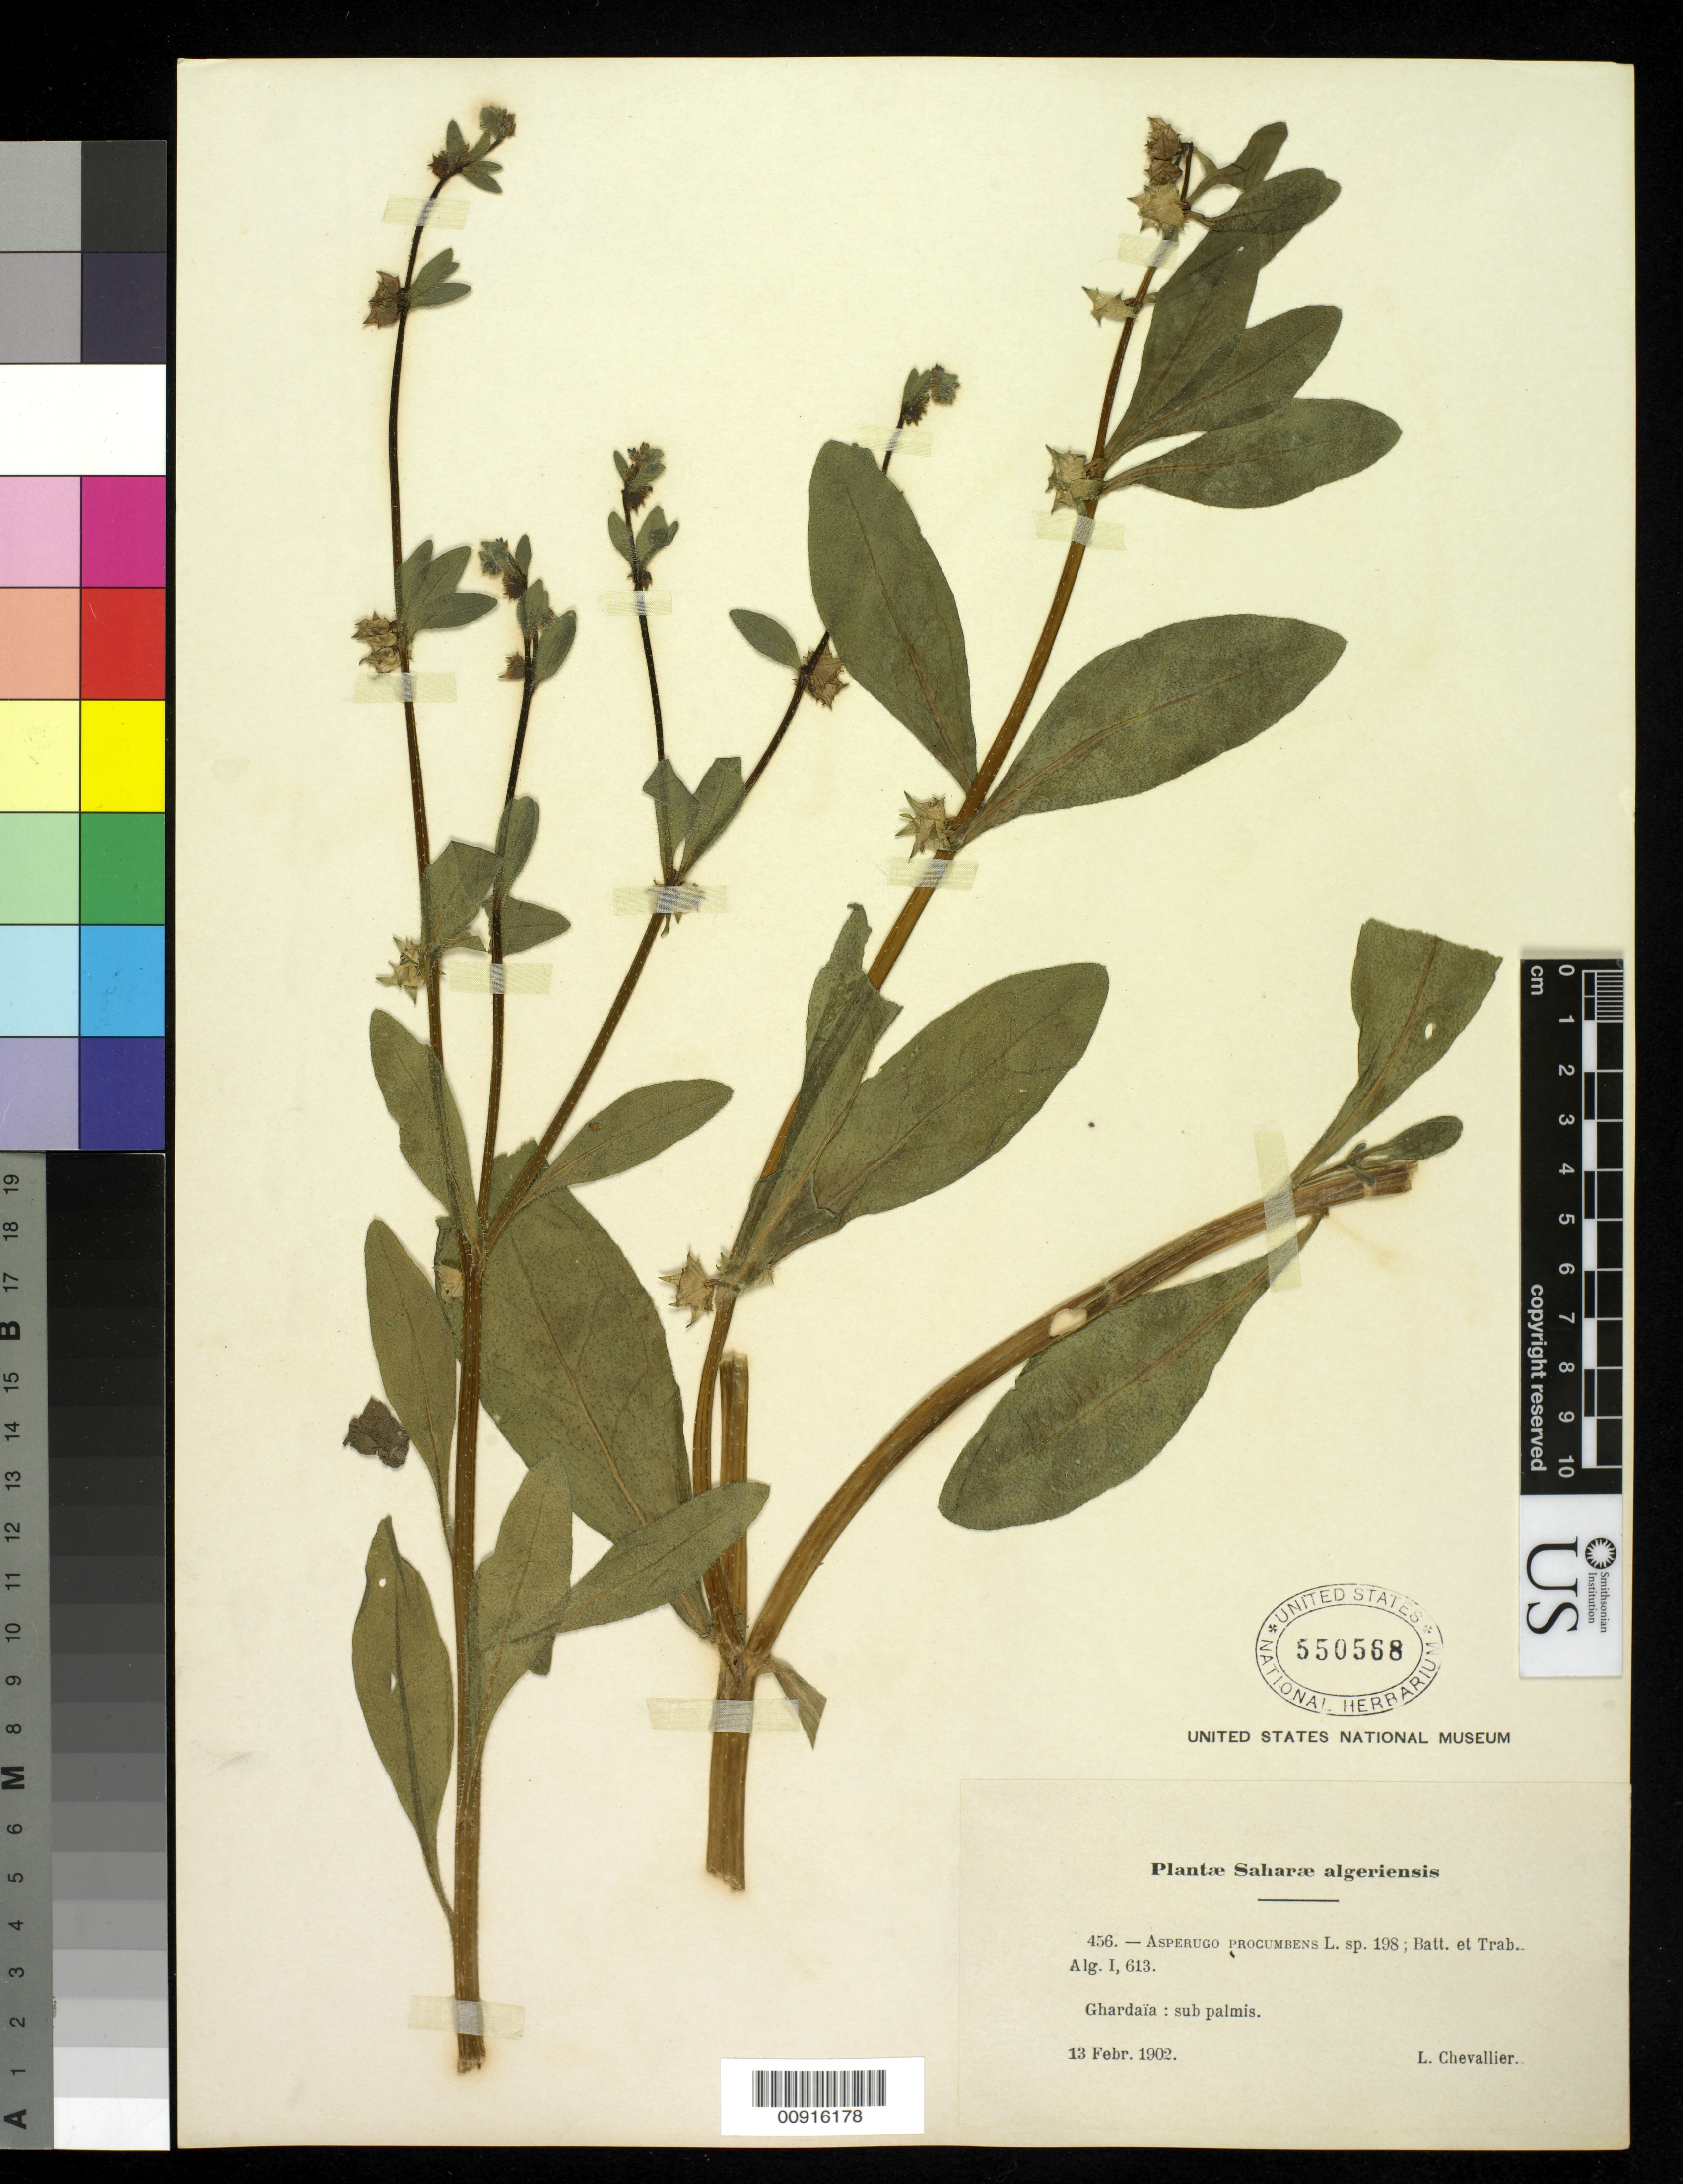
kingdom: Plantae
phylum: Tracheophyta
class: Magnoliopsida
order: Boraginales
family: Boraginaceae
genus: Asperugo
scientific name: Asperugo procumbens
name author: L.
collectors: L. Chevallier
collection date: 1902-02-13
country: Algeria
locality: Ghardaia: sub palmis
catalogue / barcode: US 550568